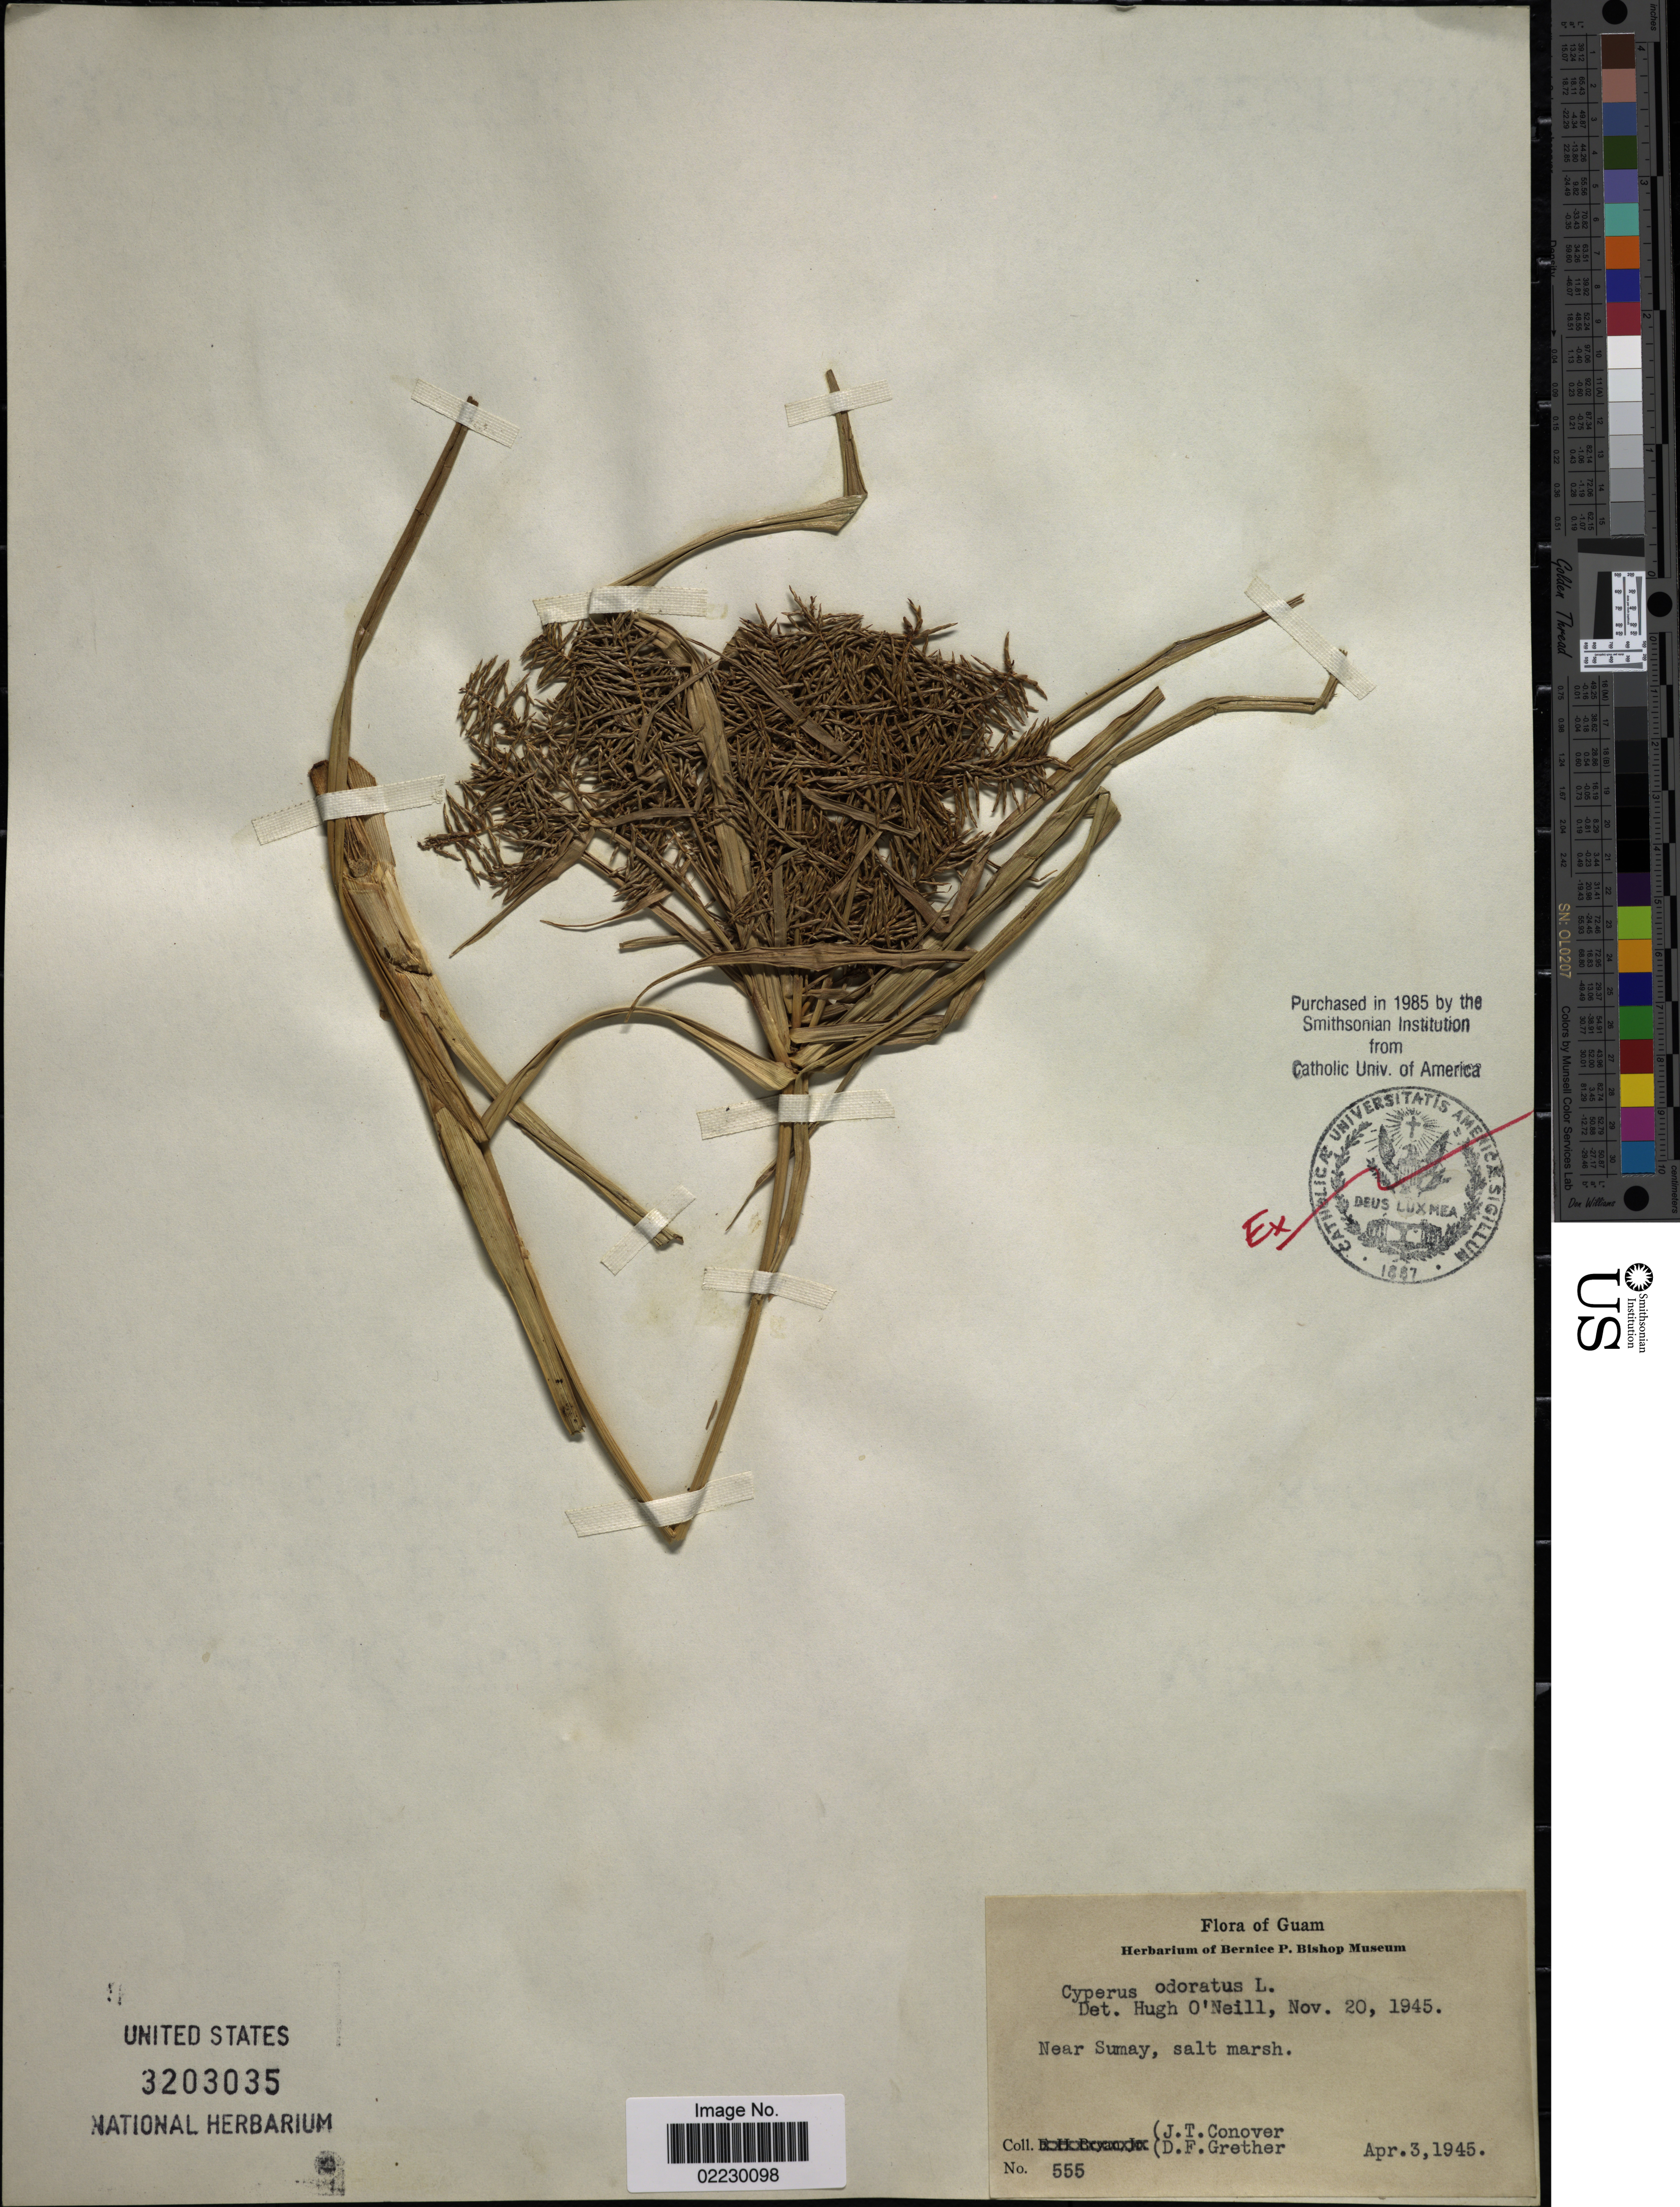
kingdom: Plantae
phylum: Tracheophyta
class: Liliopsida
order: Poales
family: Cyperaceae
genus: Cyperus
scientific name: Cyperus odoratus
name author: L.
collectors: J. T. Conover & D. F. Grether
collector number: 555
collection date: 1945-04-03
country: Guam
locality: Near Sumay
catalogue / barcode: US 3203035